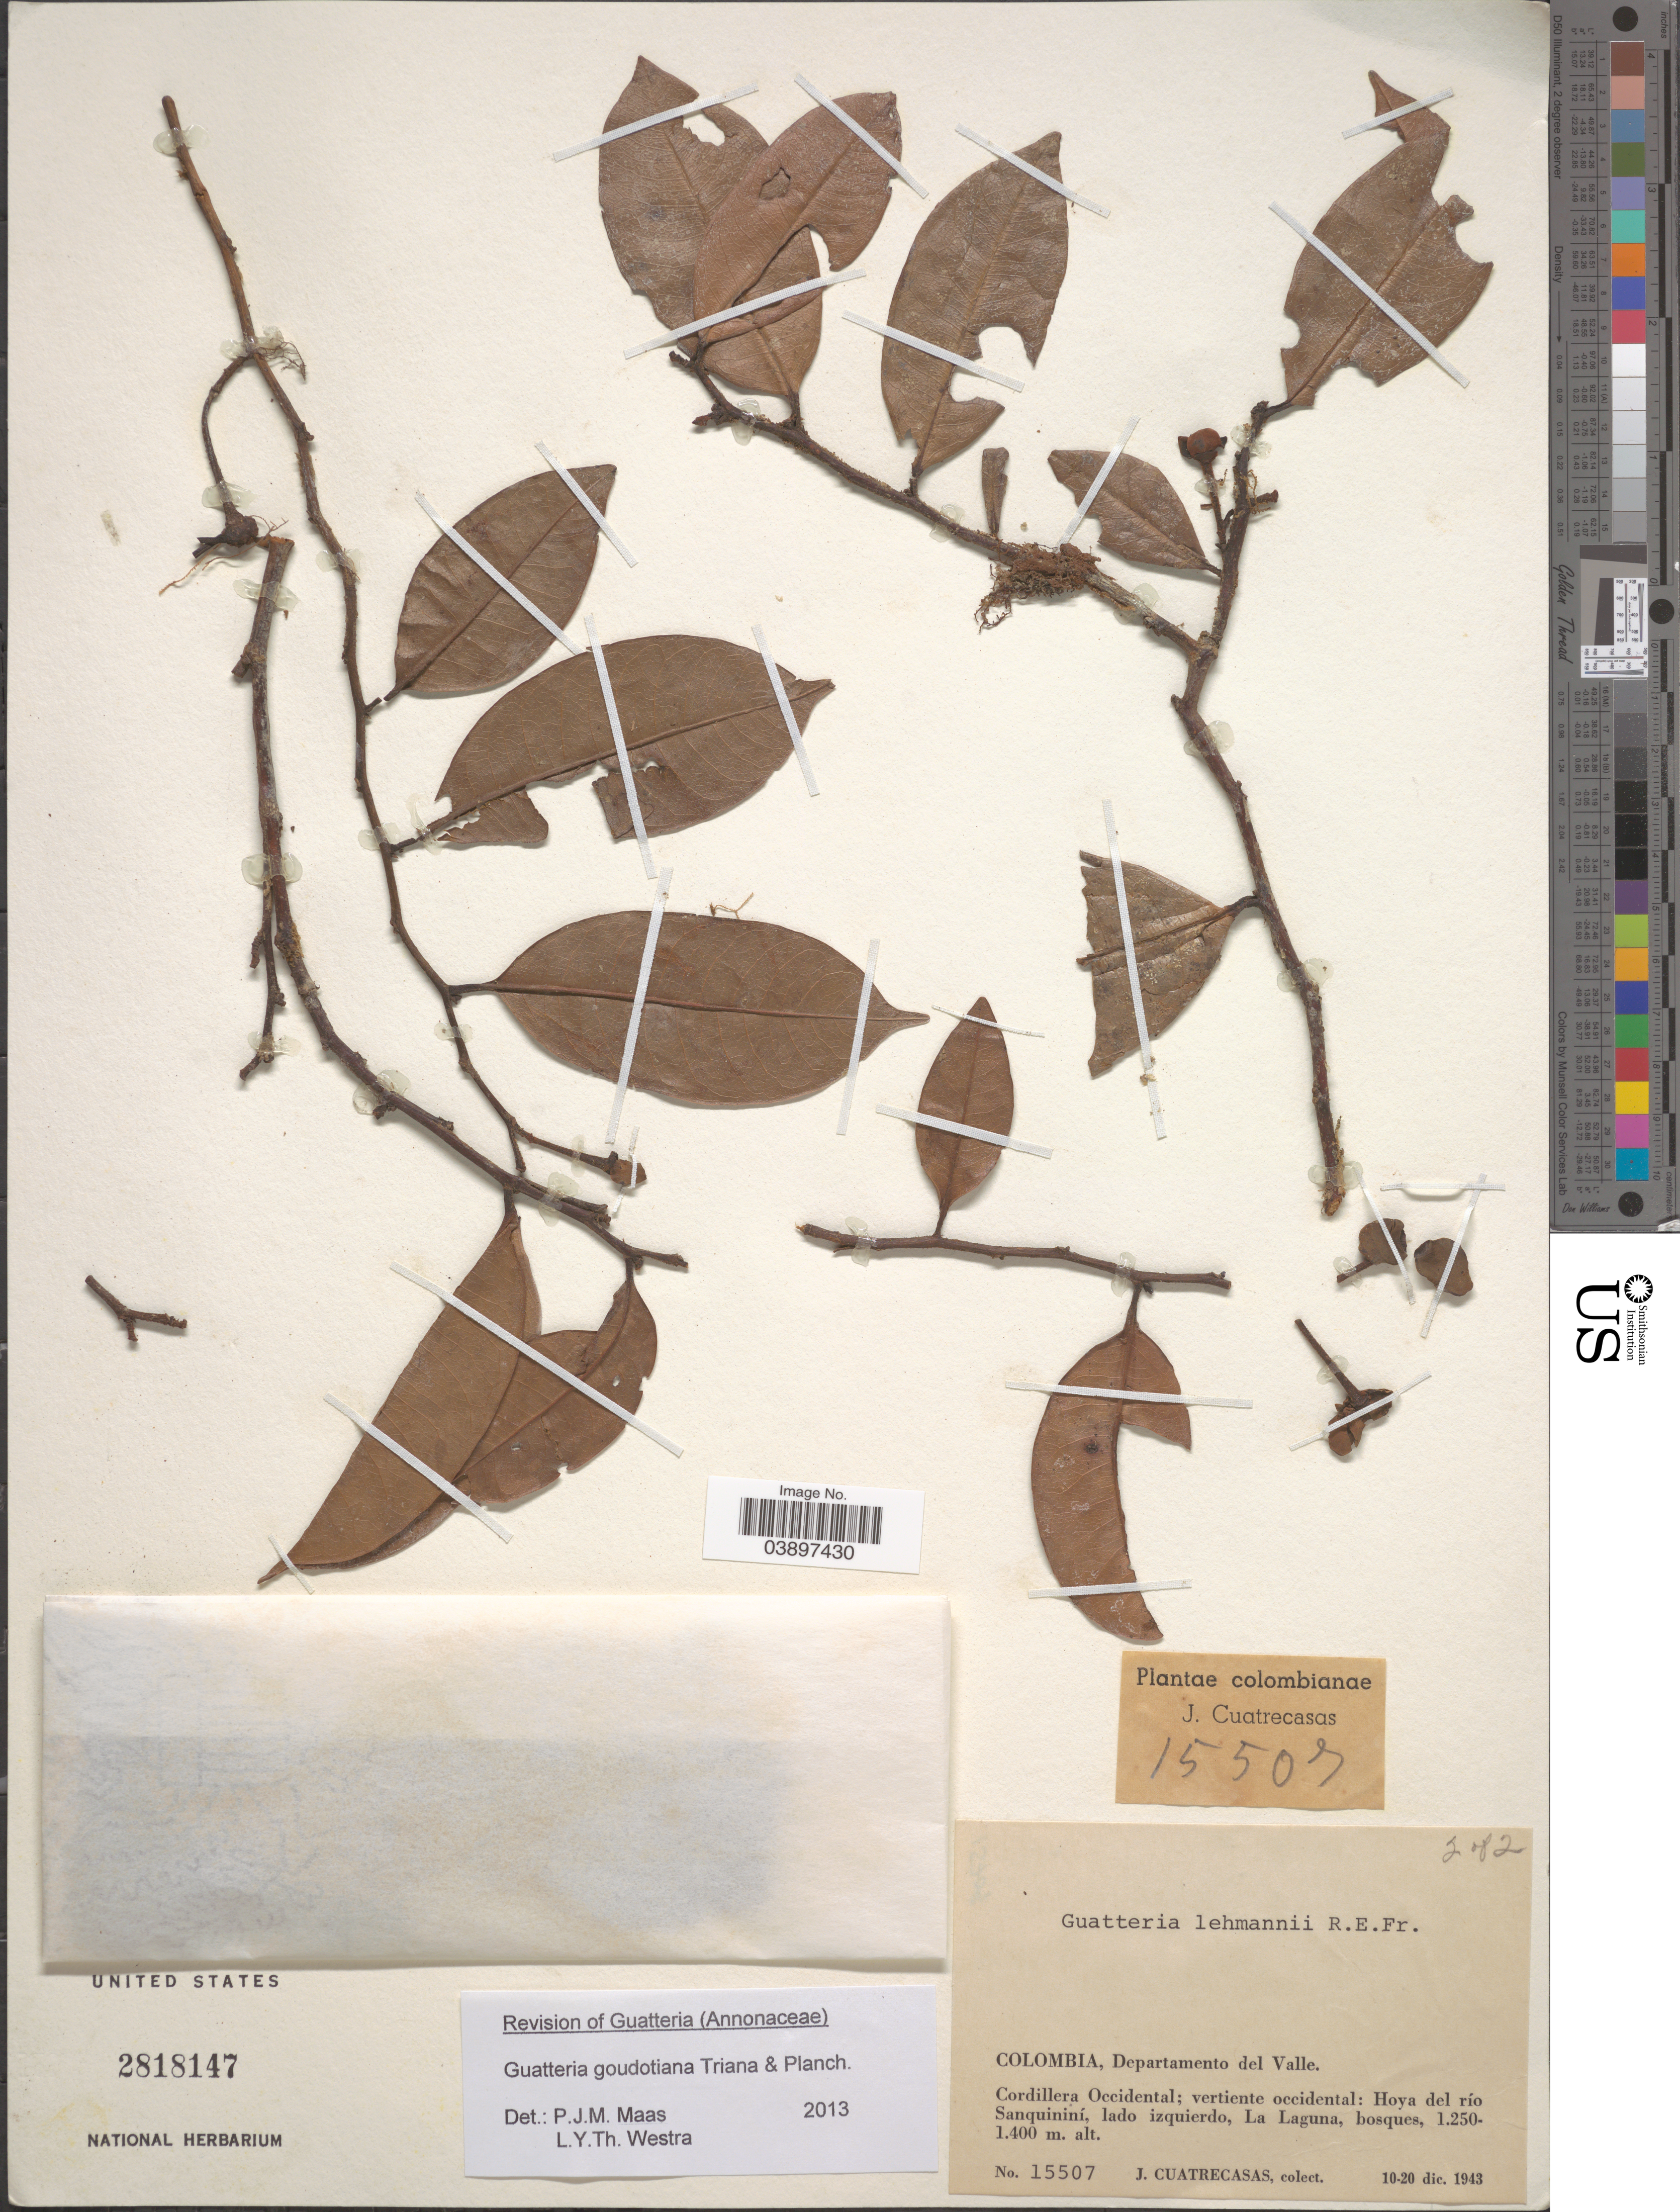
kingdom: Plantae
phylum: Tracheophyta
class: Magnoliopsida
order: Magnoliales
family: Annonaceae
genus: Guatteria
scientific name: Guatteria goudotiana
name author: Triana & Planch.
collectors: J. Cuatrecasas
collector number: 15507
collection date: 1943-12-10/1943-12-20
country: Colombia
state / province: Valle del Cauca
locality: Departamento del Valle. Cordillera Occidental; vertiente occidental: Hoya del río Sanquininí, lado izquierdo, La Laguna.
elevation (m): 1250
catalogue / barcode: US 2818147